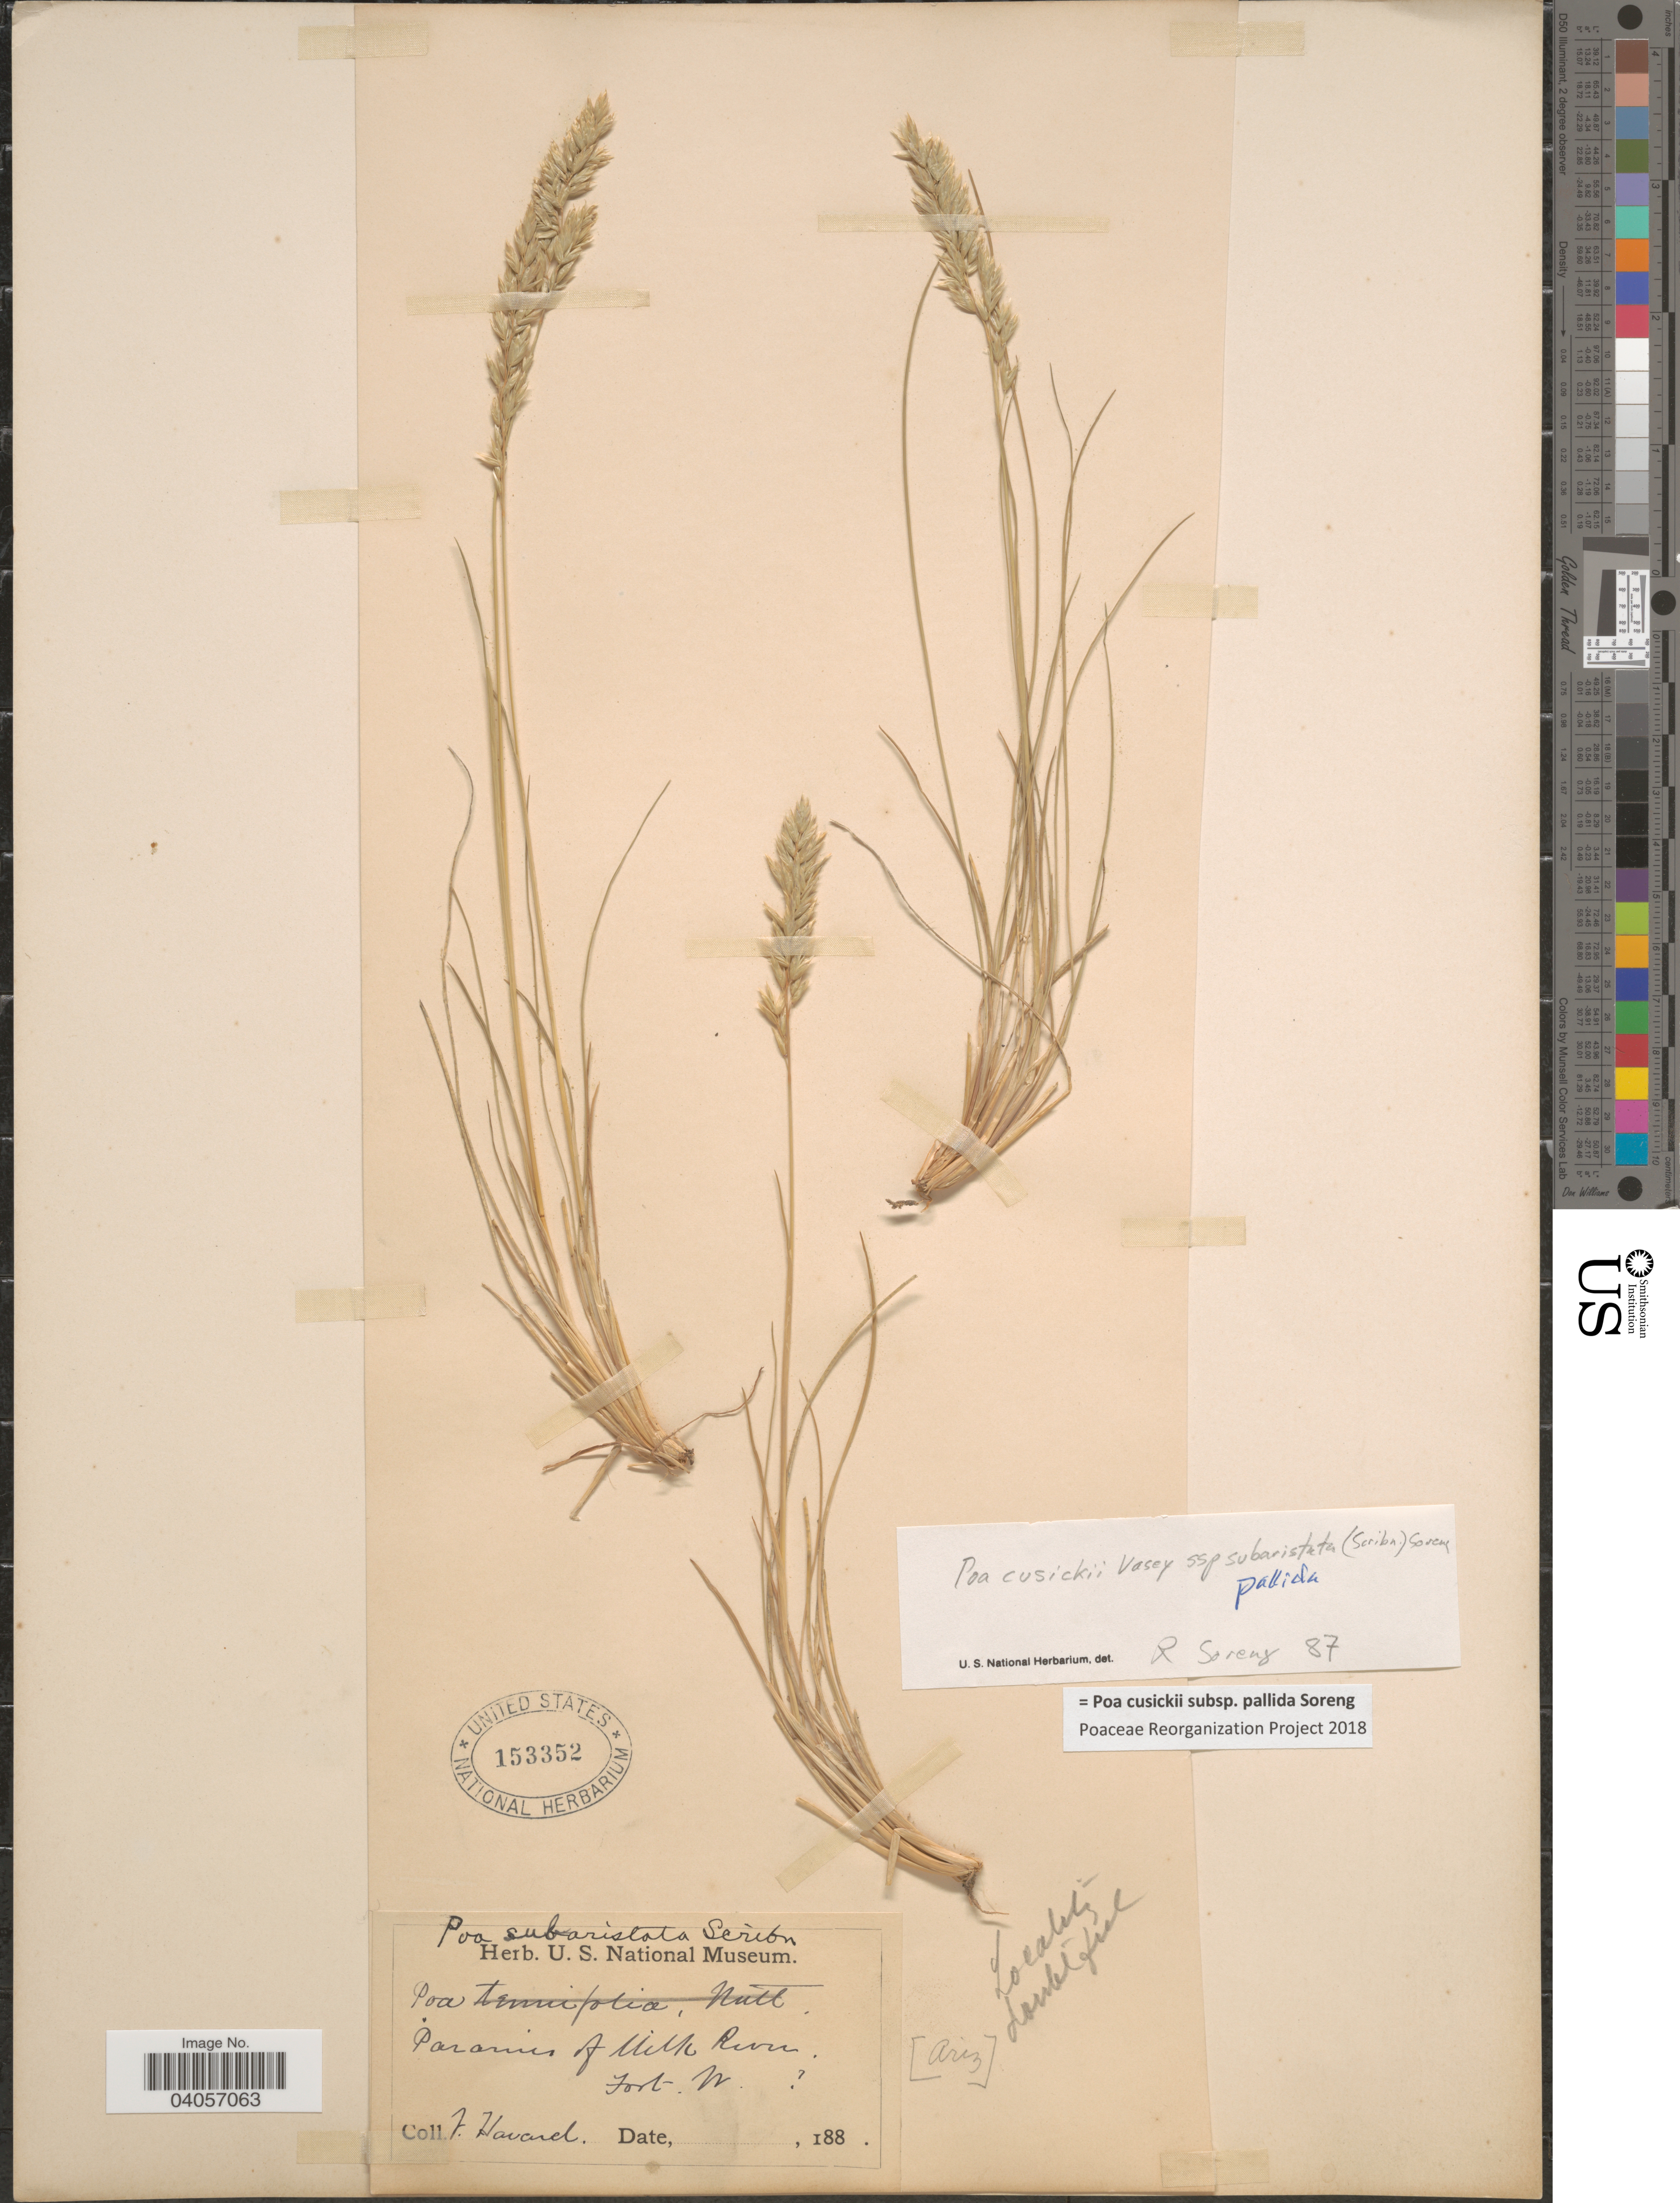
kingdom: Plantae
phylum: Tracheophyta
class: Liliopsida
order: Poales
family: Poaceae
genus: Poa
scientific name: Poa cusickii subsp. pallida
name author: Soreng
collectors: J. Havard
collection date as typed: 188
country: United States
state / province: Arizona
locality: Milk River. Fort N.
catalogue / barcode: US 153352